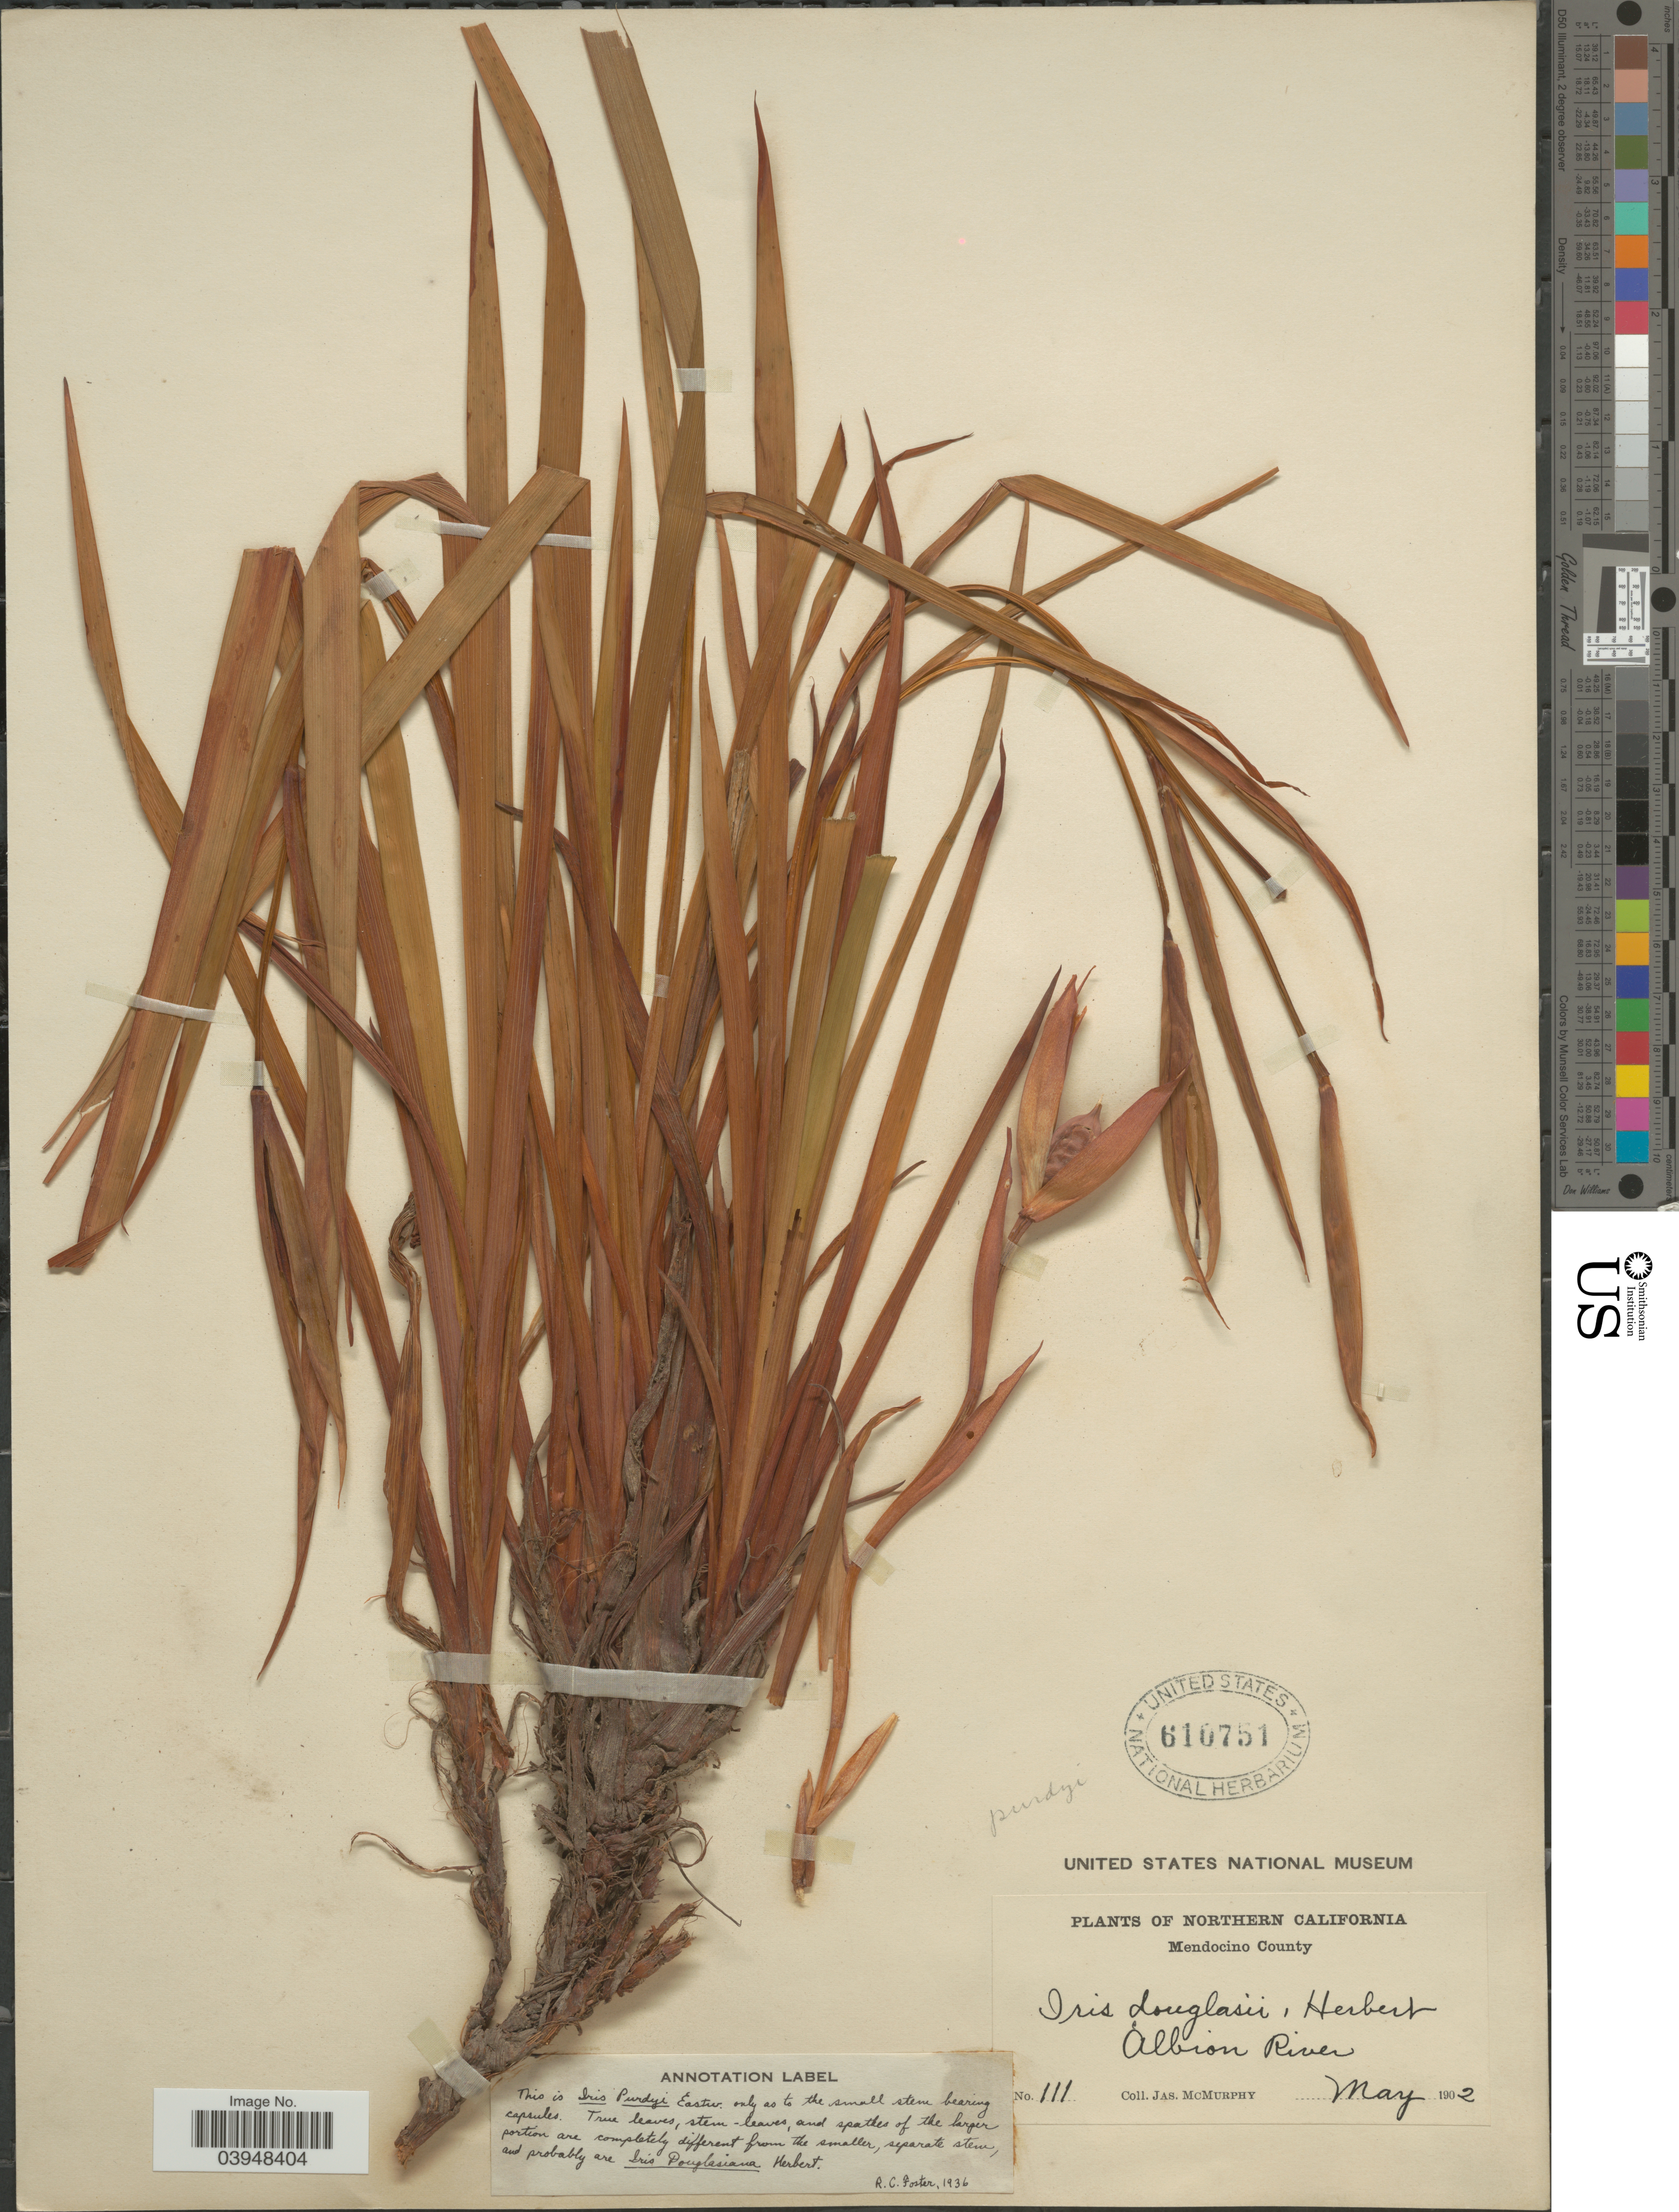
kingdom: Plantae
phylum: Tracheophyta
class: Liliopsida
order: Asparagales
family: Iridaceae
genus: Iris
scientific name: Iris douglasiana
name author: Herb.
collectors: J. McMurphy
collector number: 111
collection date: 1902-05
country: United States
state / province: California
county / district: Mendocino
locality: Northern California. Mendocino County. Albion River.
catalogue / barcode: US 610751